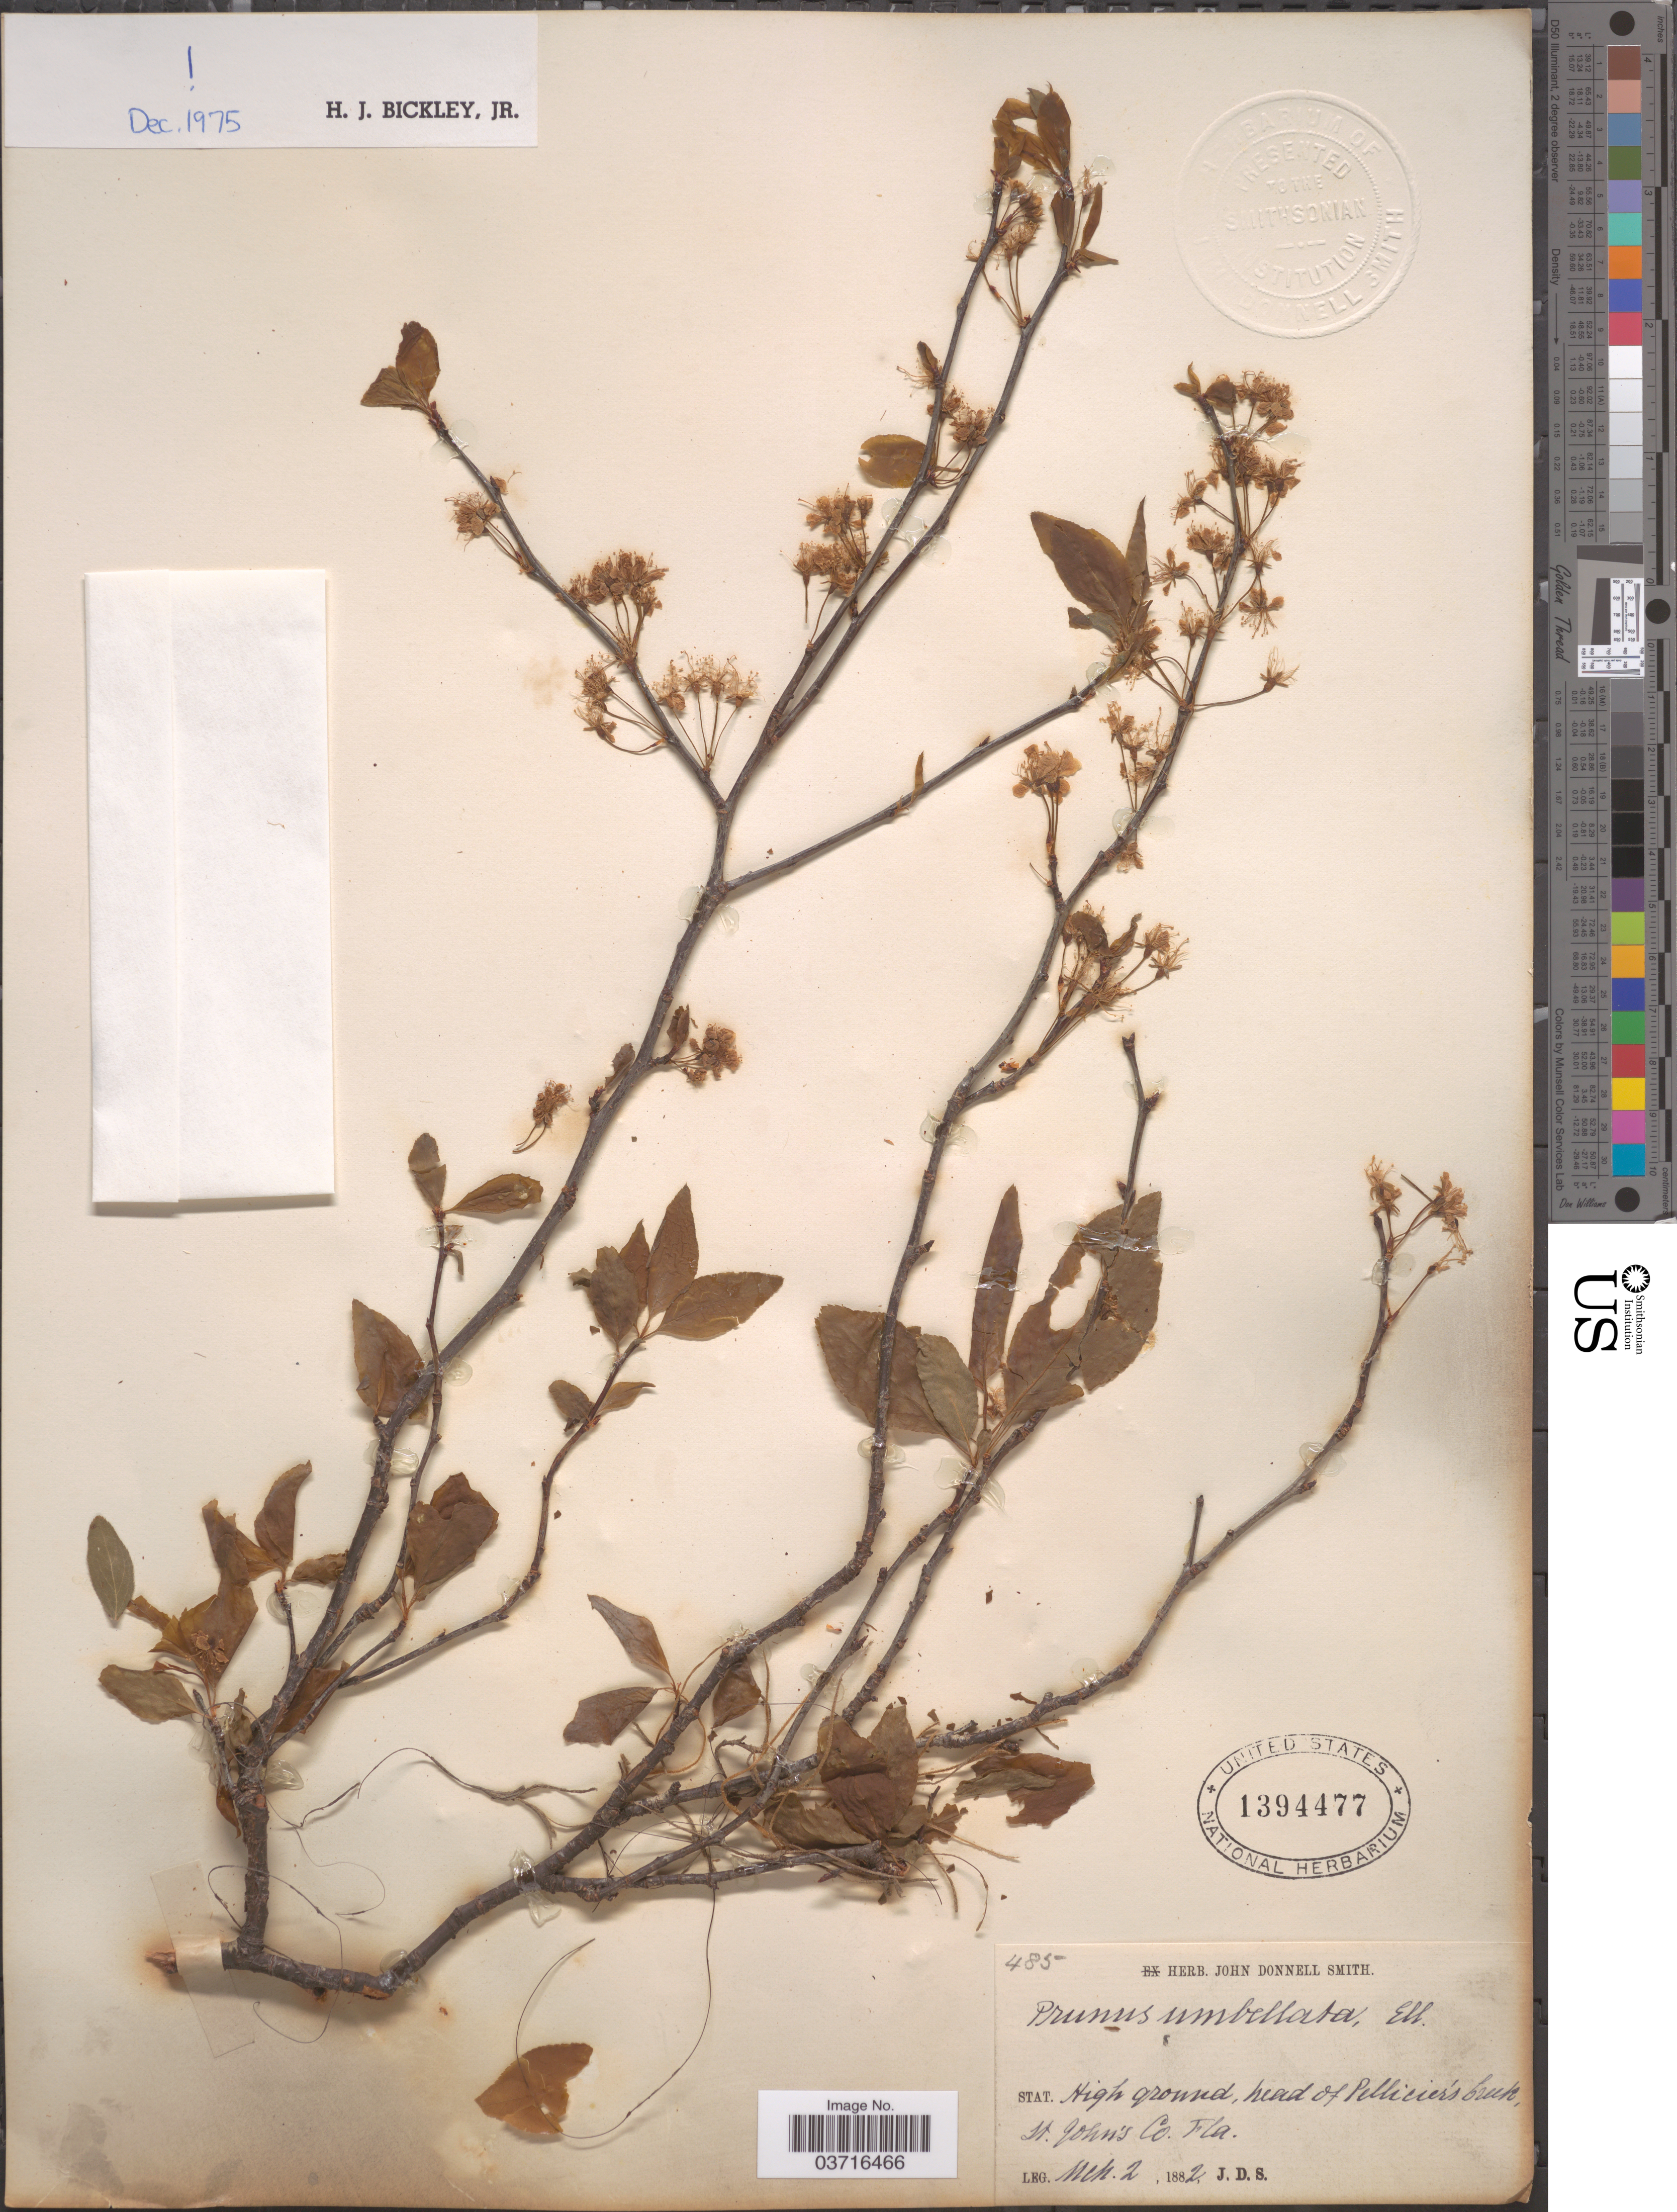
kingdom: Plantae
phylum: Tracheophyta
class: Magnoliopsida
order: Rosales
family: Rosaceae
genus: Prunus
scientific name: Prunus umbellata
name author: Elliott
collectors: J. Donnell Smith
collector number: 485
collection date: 1882-03-02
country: United States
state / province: Florida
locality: Head of Pellicier's Creek, St. John's Co.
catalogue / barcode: US 1394477